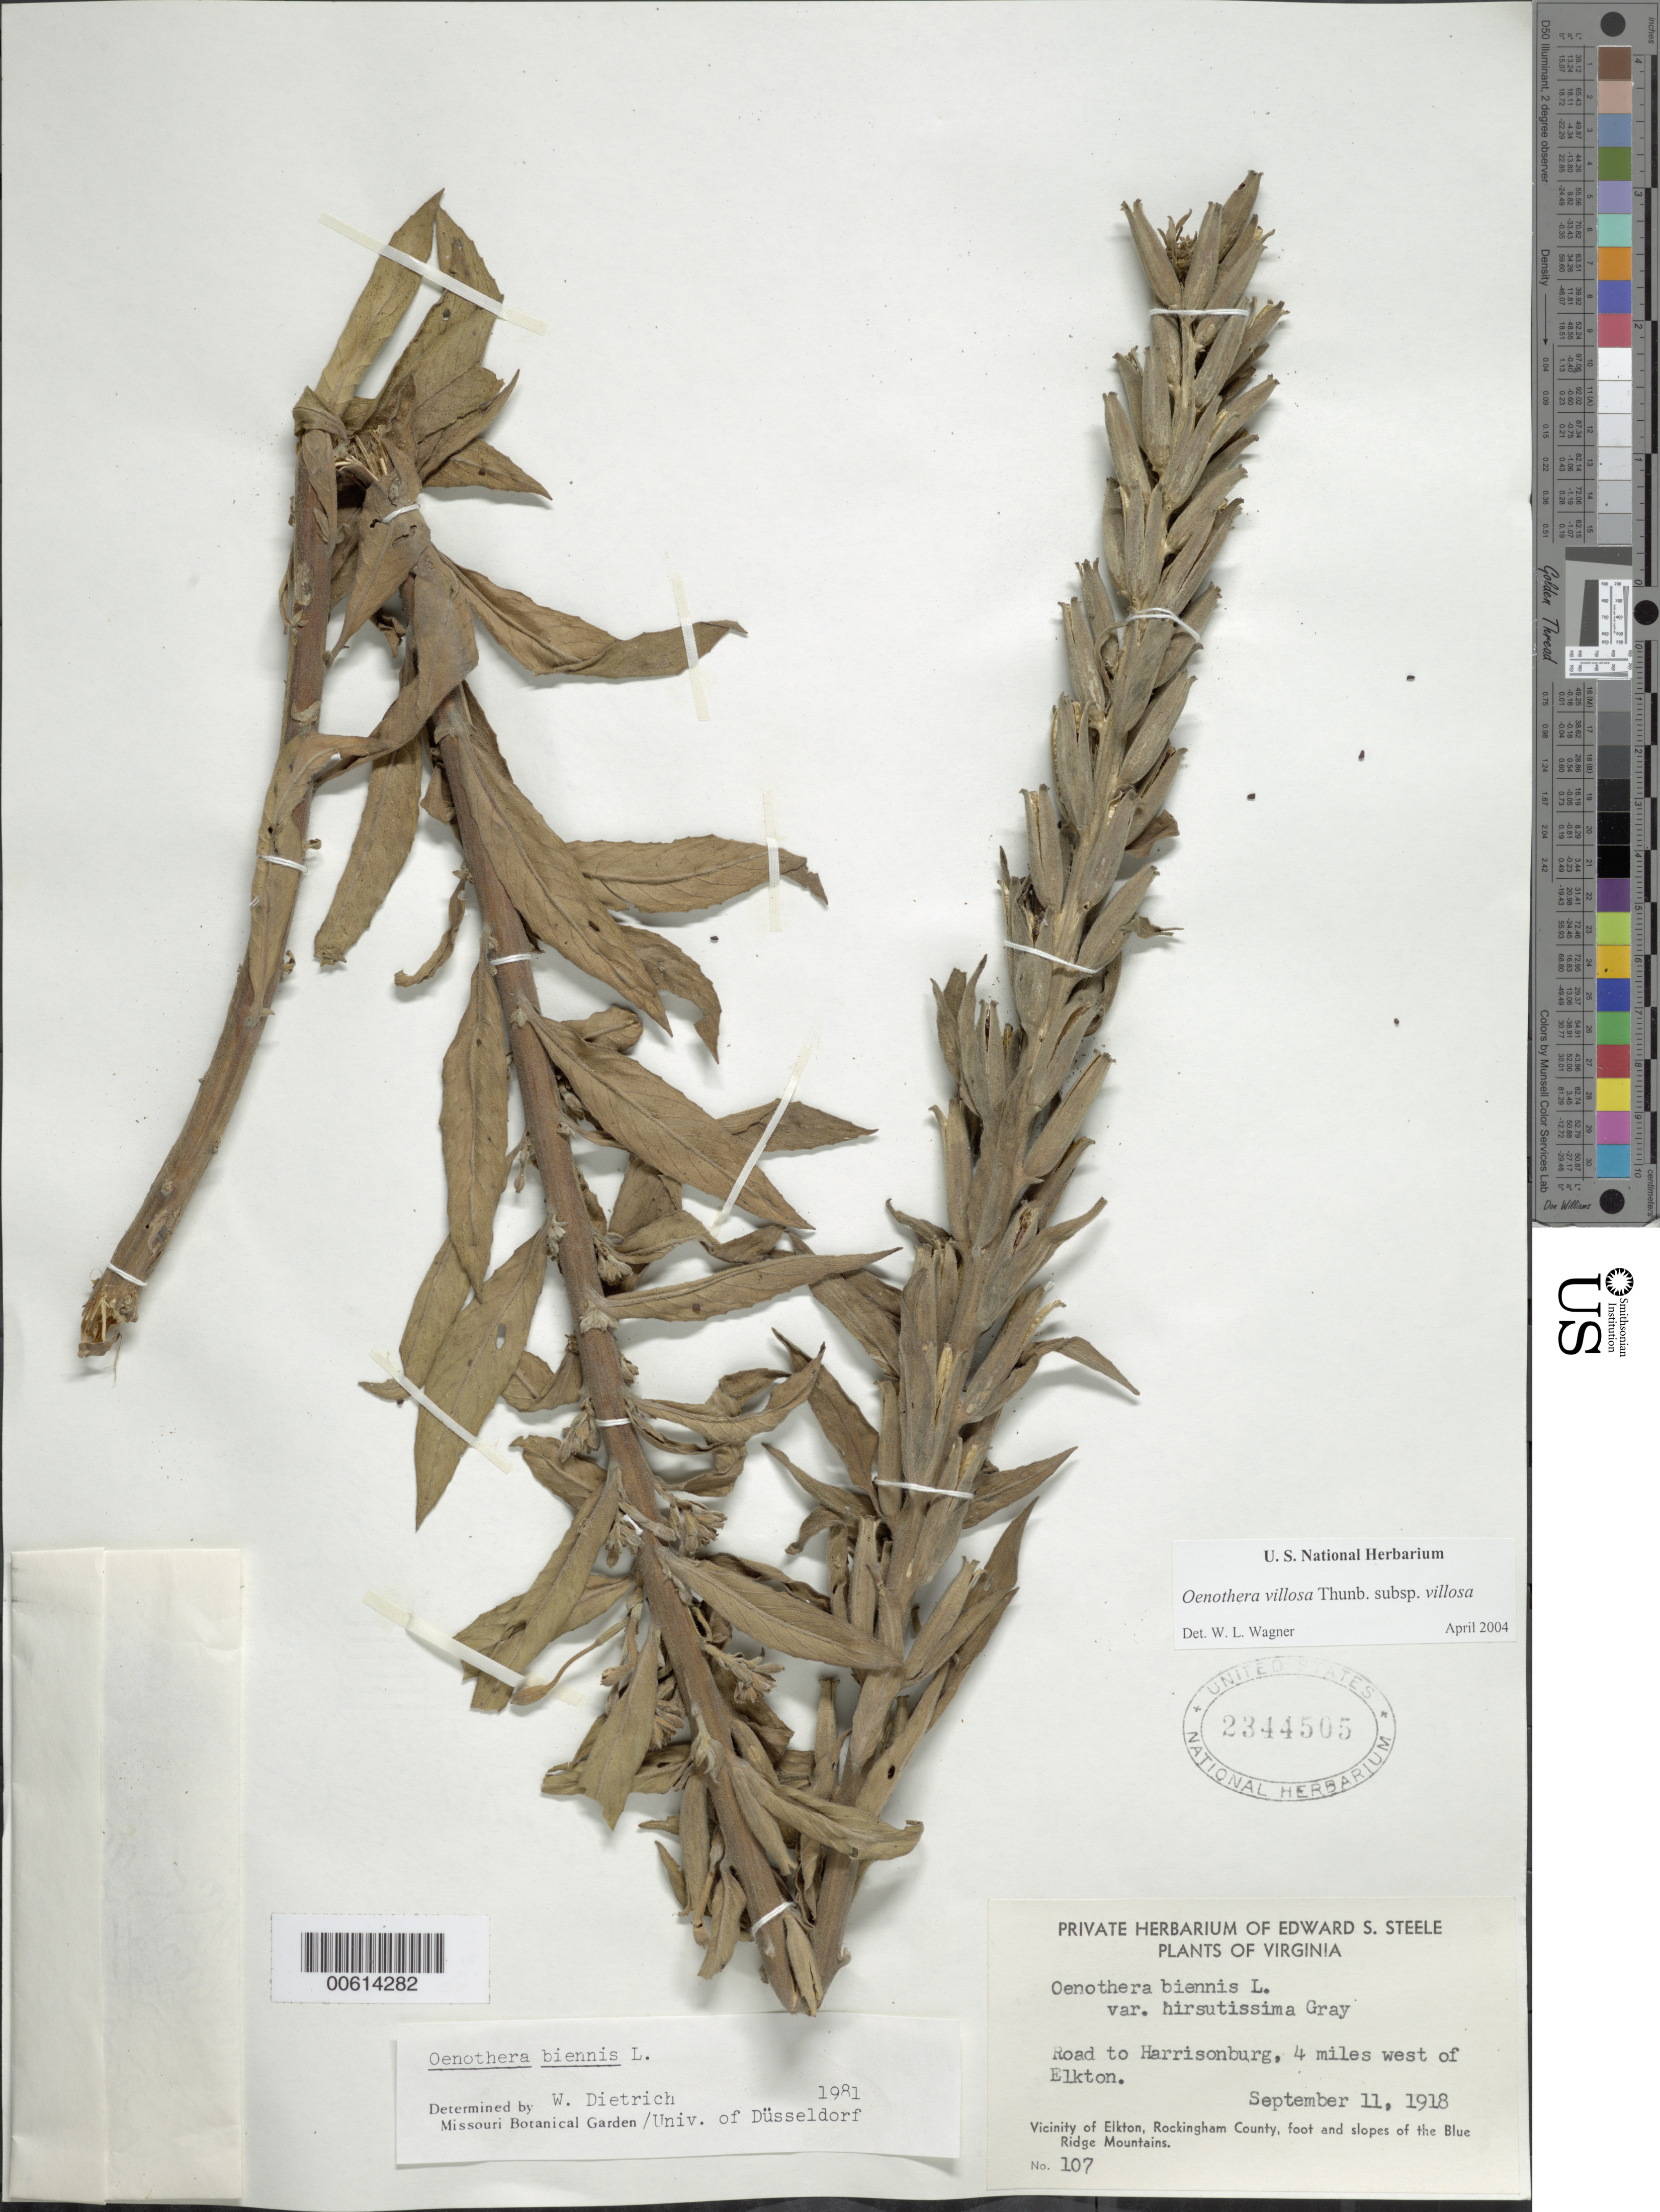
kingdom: Plantae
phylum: Tracheophyta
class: Magnoliopsida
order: Myrtales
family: Onagraceae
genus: Oenothera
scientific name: Oenothera villosa subsp. villosa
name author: Thunb.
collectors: E. Steele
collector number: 107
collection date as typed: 11 Sep 1918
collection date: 1918-09-11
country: United States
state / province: Virginia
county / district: Rockingham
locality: Road to Harrisonburg, 4 mi W of Elkton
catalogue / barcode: US 2344505